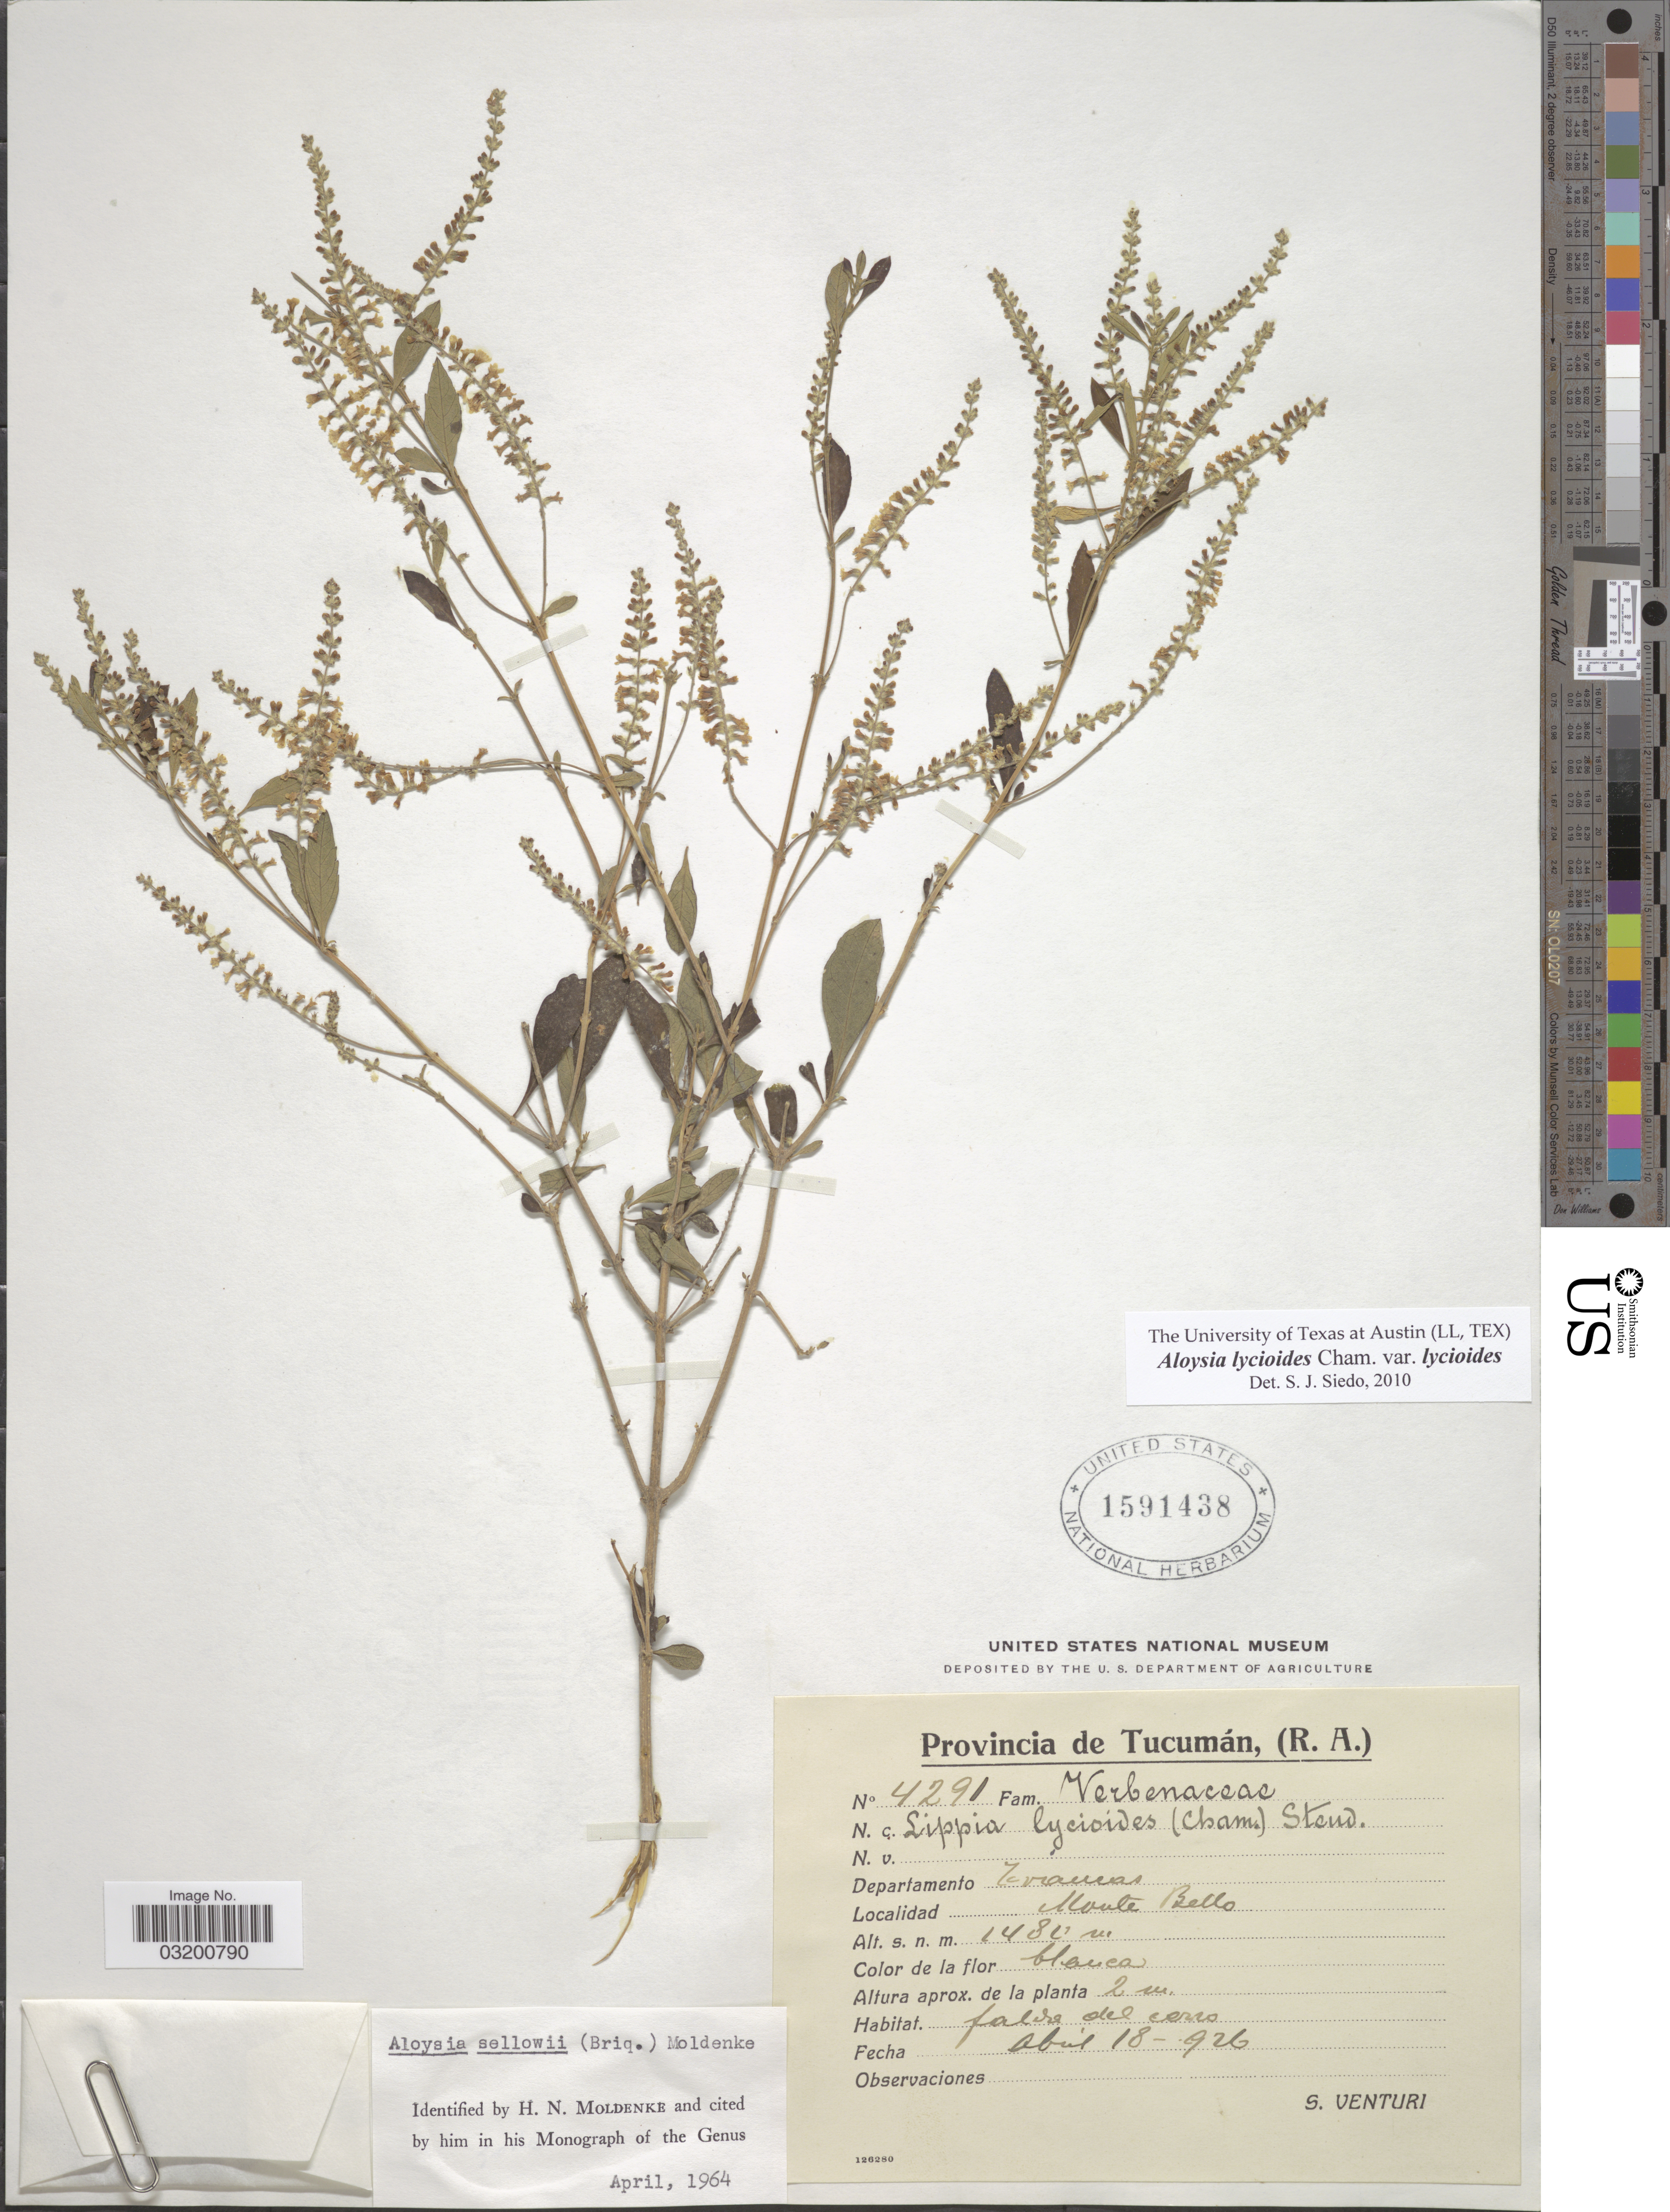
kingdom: Plantae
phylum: Tracheophyta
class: Magnoliopsida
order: Lamiales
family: Verbenaceae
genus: Aloysia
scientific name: Aloysia lycioides var. lycioides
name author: Cham.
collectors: S. Venturi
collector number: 4291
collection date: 1926-04-18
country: Argentina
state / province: Tucuman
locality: Departamento Trancas. Monte Bello, falda de cerro.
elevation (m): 1480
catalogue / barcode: US 1591438